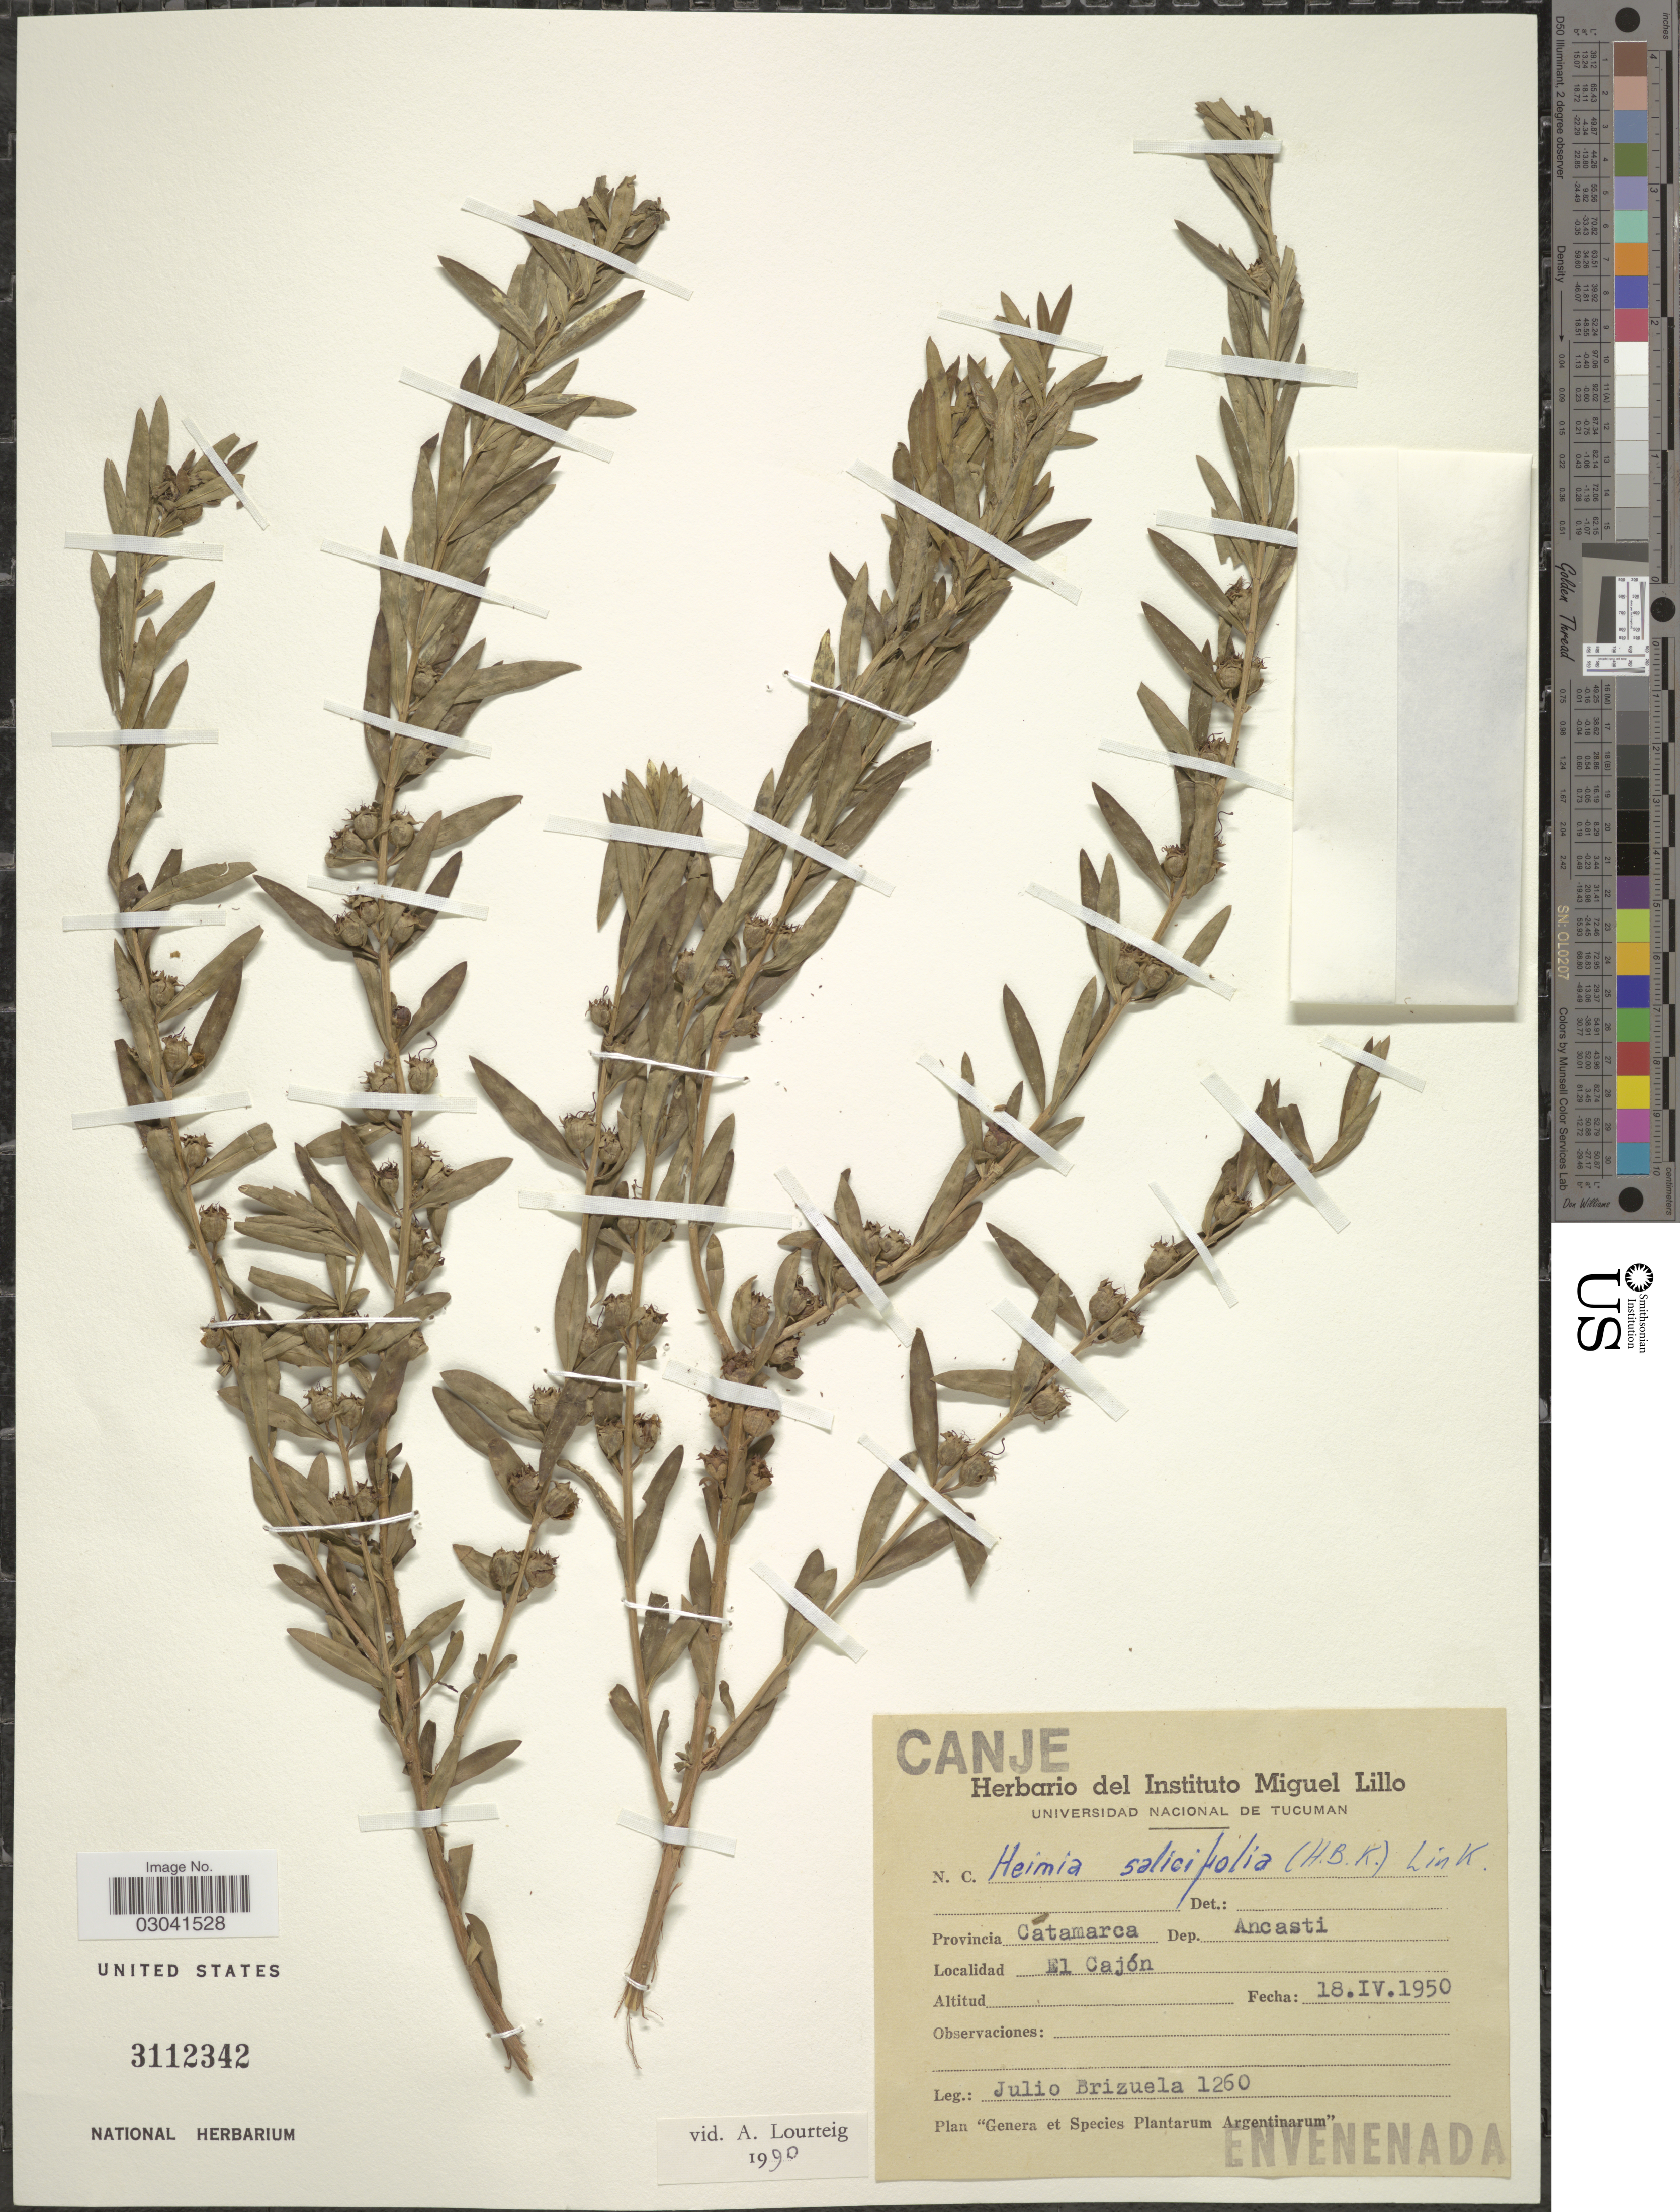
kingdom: Plantae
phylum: Tracheophyta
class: Magnoliopsida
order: Myrtales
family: Lythraceae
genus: Heimia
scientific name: Heimia salicifolia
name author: Link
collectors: J. Brizuela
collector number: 1260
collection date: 1950-04-18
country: Argentina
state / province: Catamarca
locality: Dep. Ancasti, El Cajón.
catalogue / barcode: US 3112342